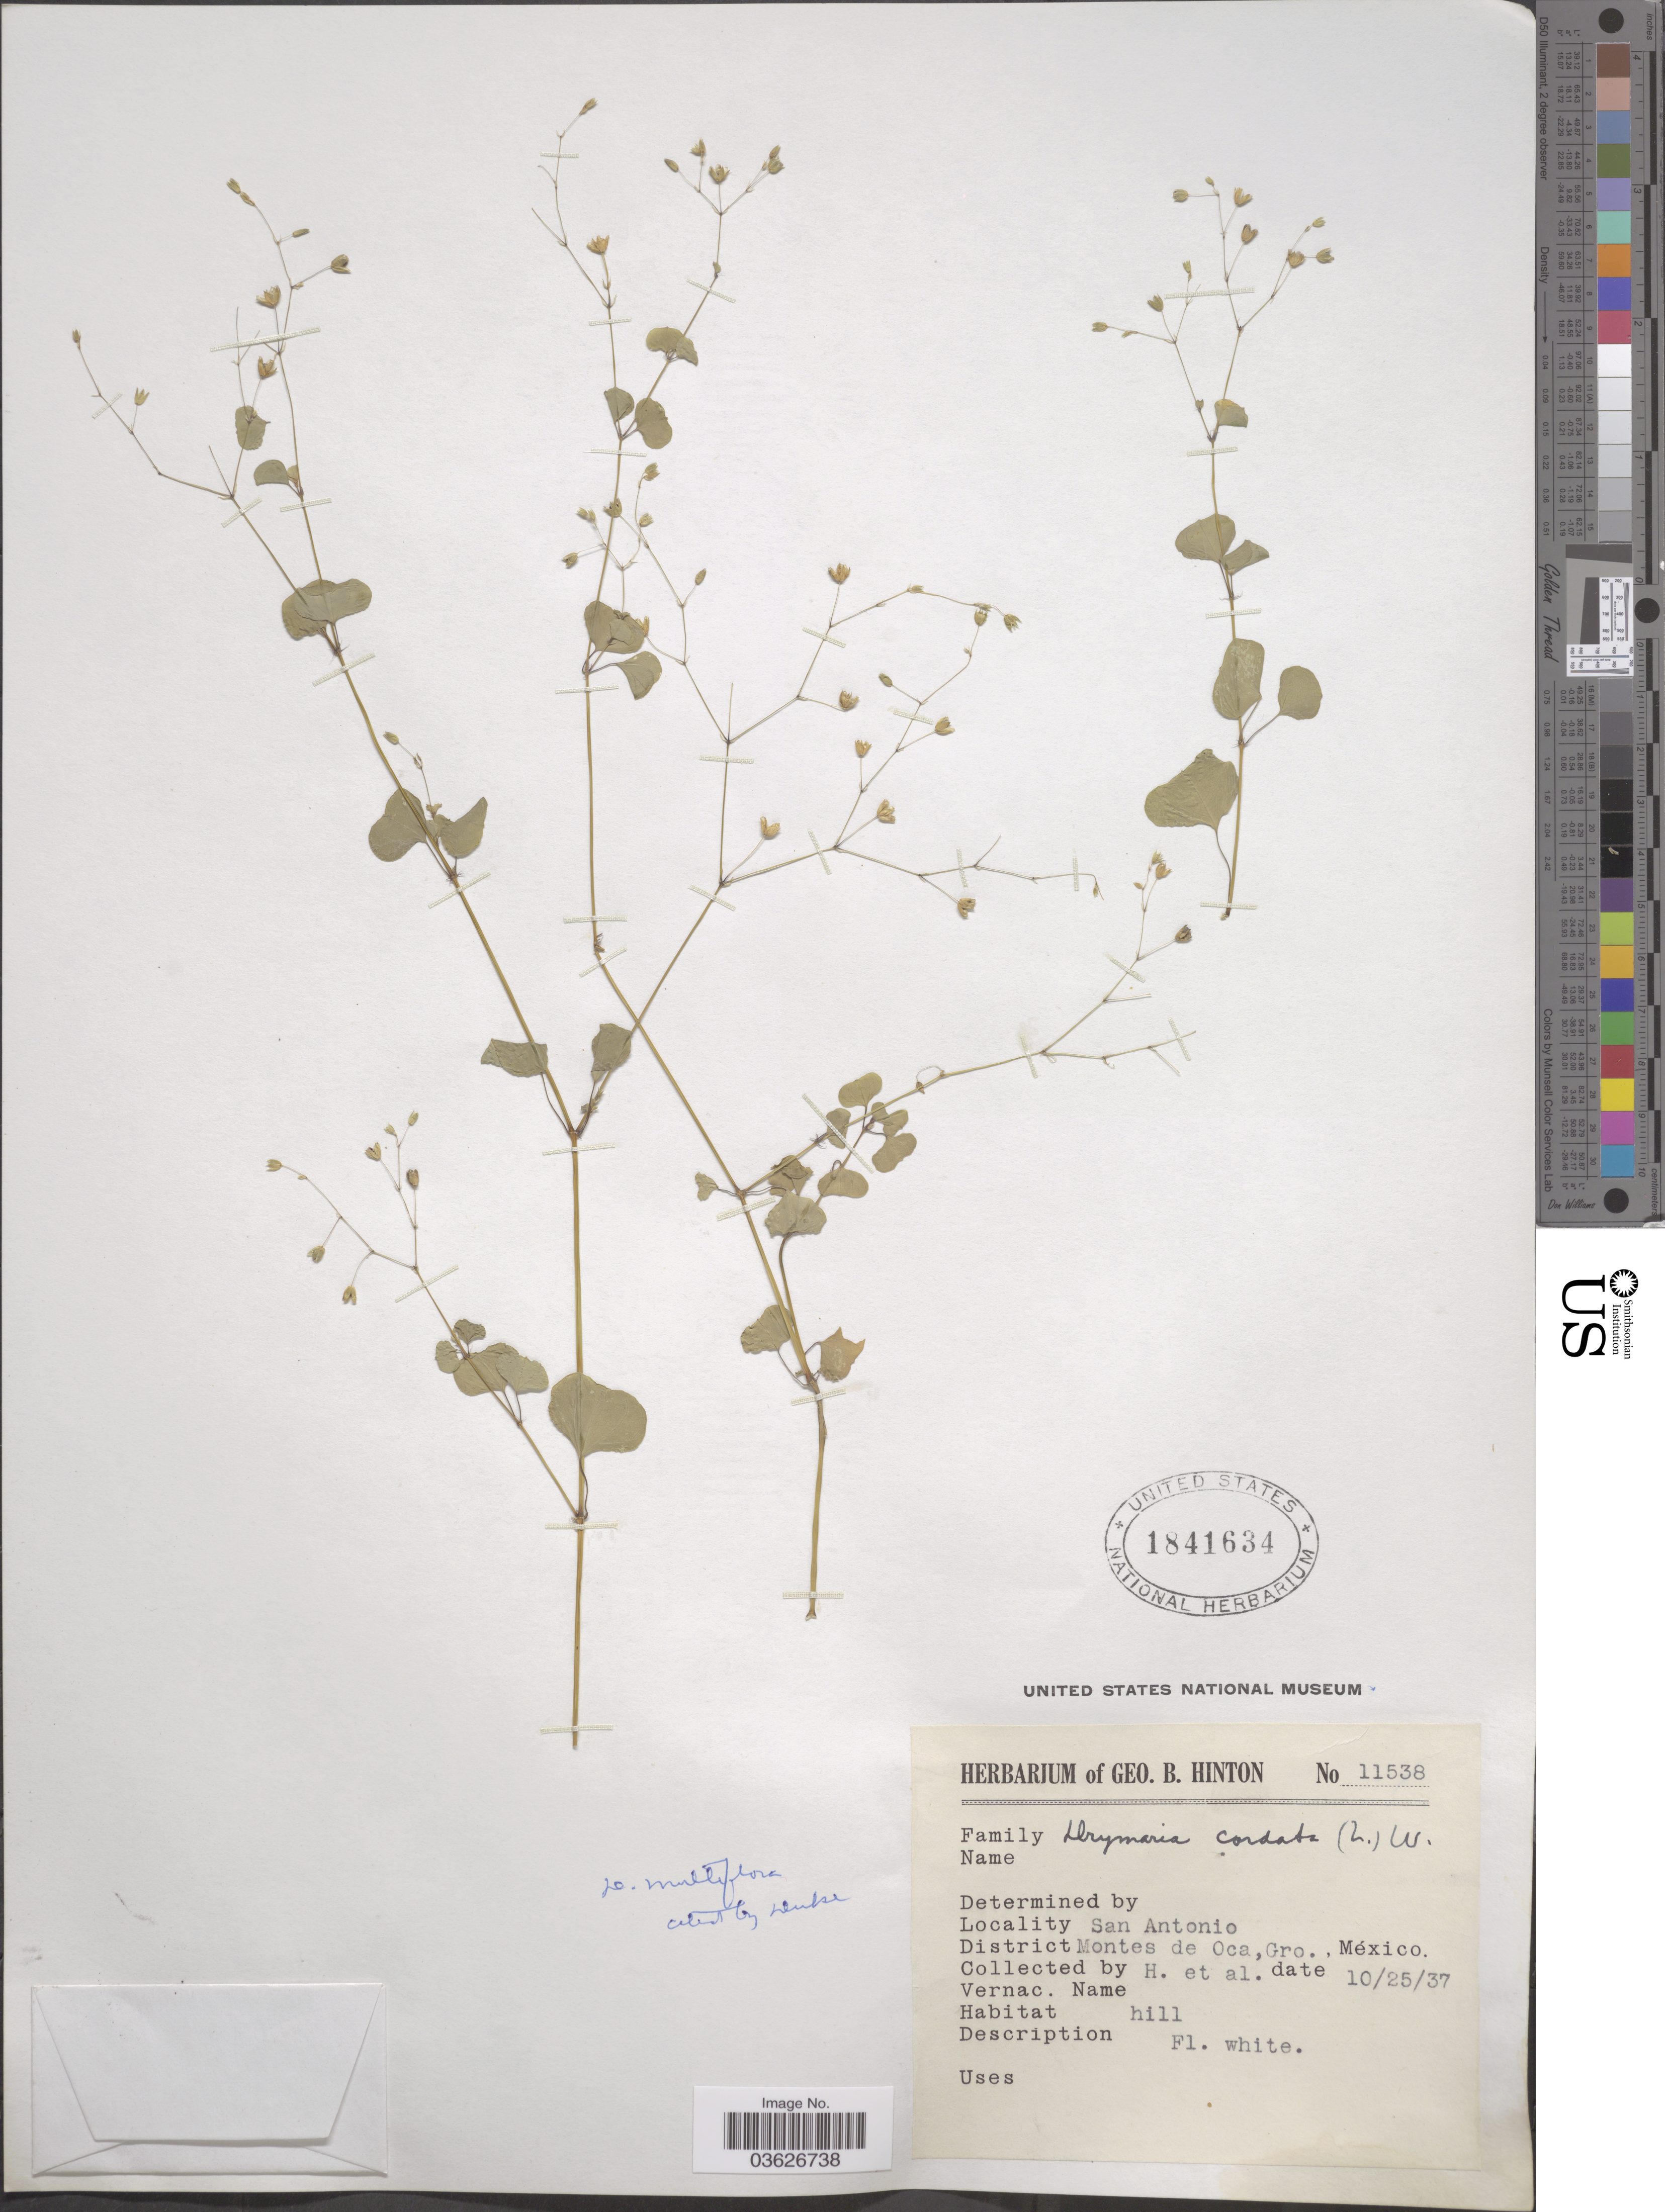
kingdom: Plantae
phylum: Tracheophyta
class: Magnoliopsida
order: Caryophyllales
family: Caryophyllaceae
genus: Drymaria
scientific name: Drymaria multiflora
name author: Brandegee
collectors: G. B. Hinton & et al.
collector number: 11538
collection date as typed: Transcribed d/m/y: 25/10/37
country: Mexico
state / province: Guerrero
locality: San Antonio. District Montes de Oca.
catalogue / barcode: US 1841634